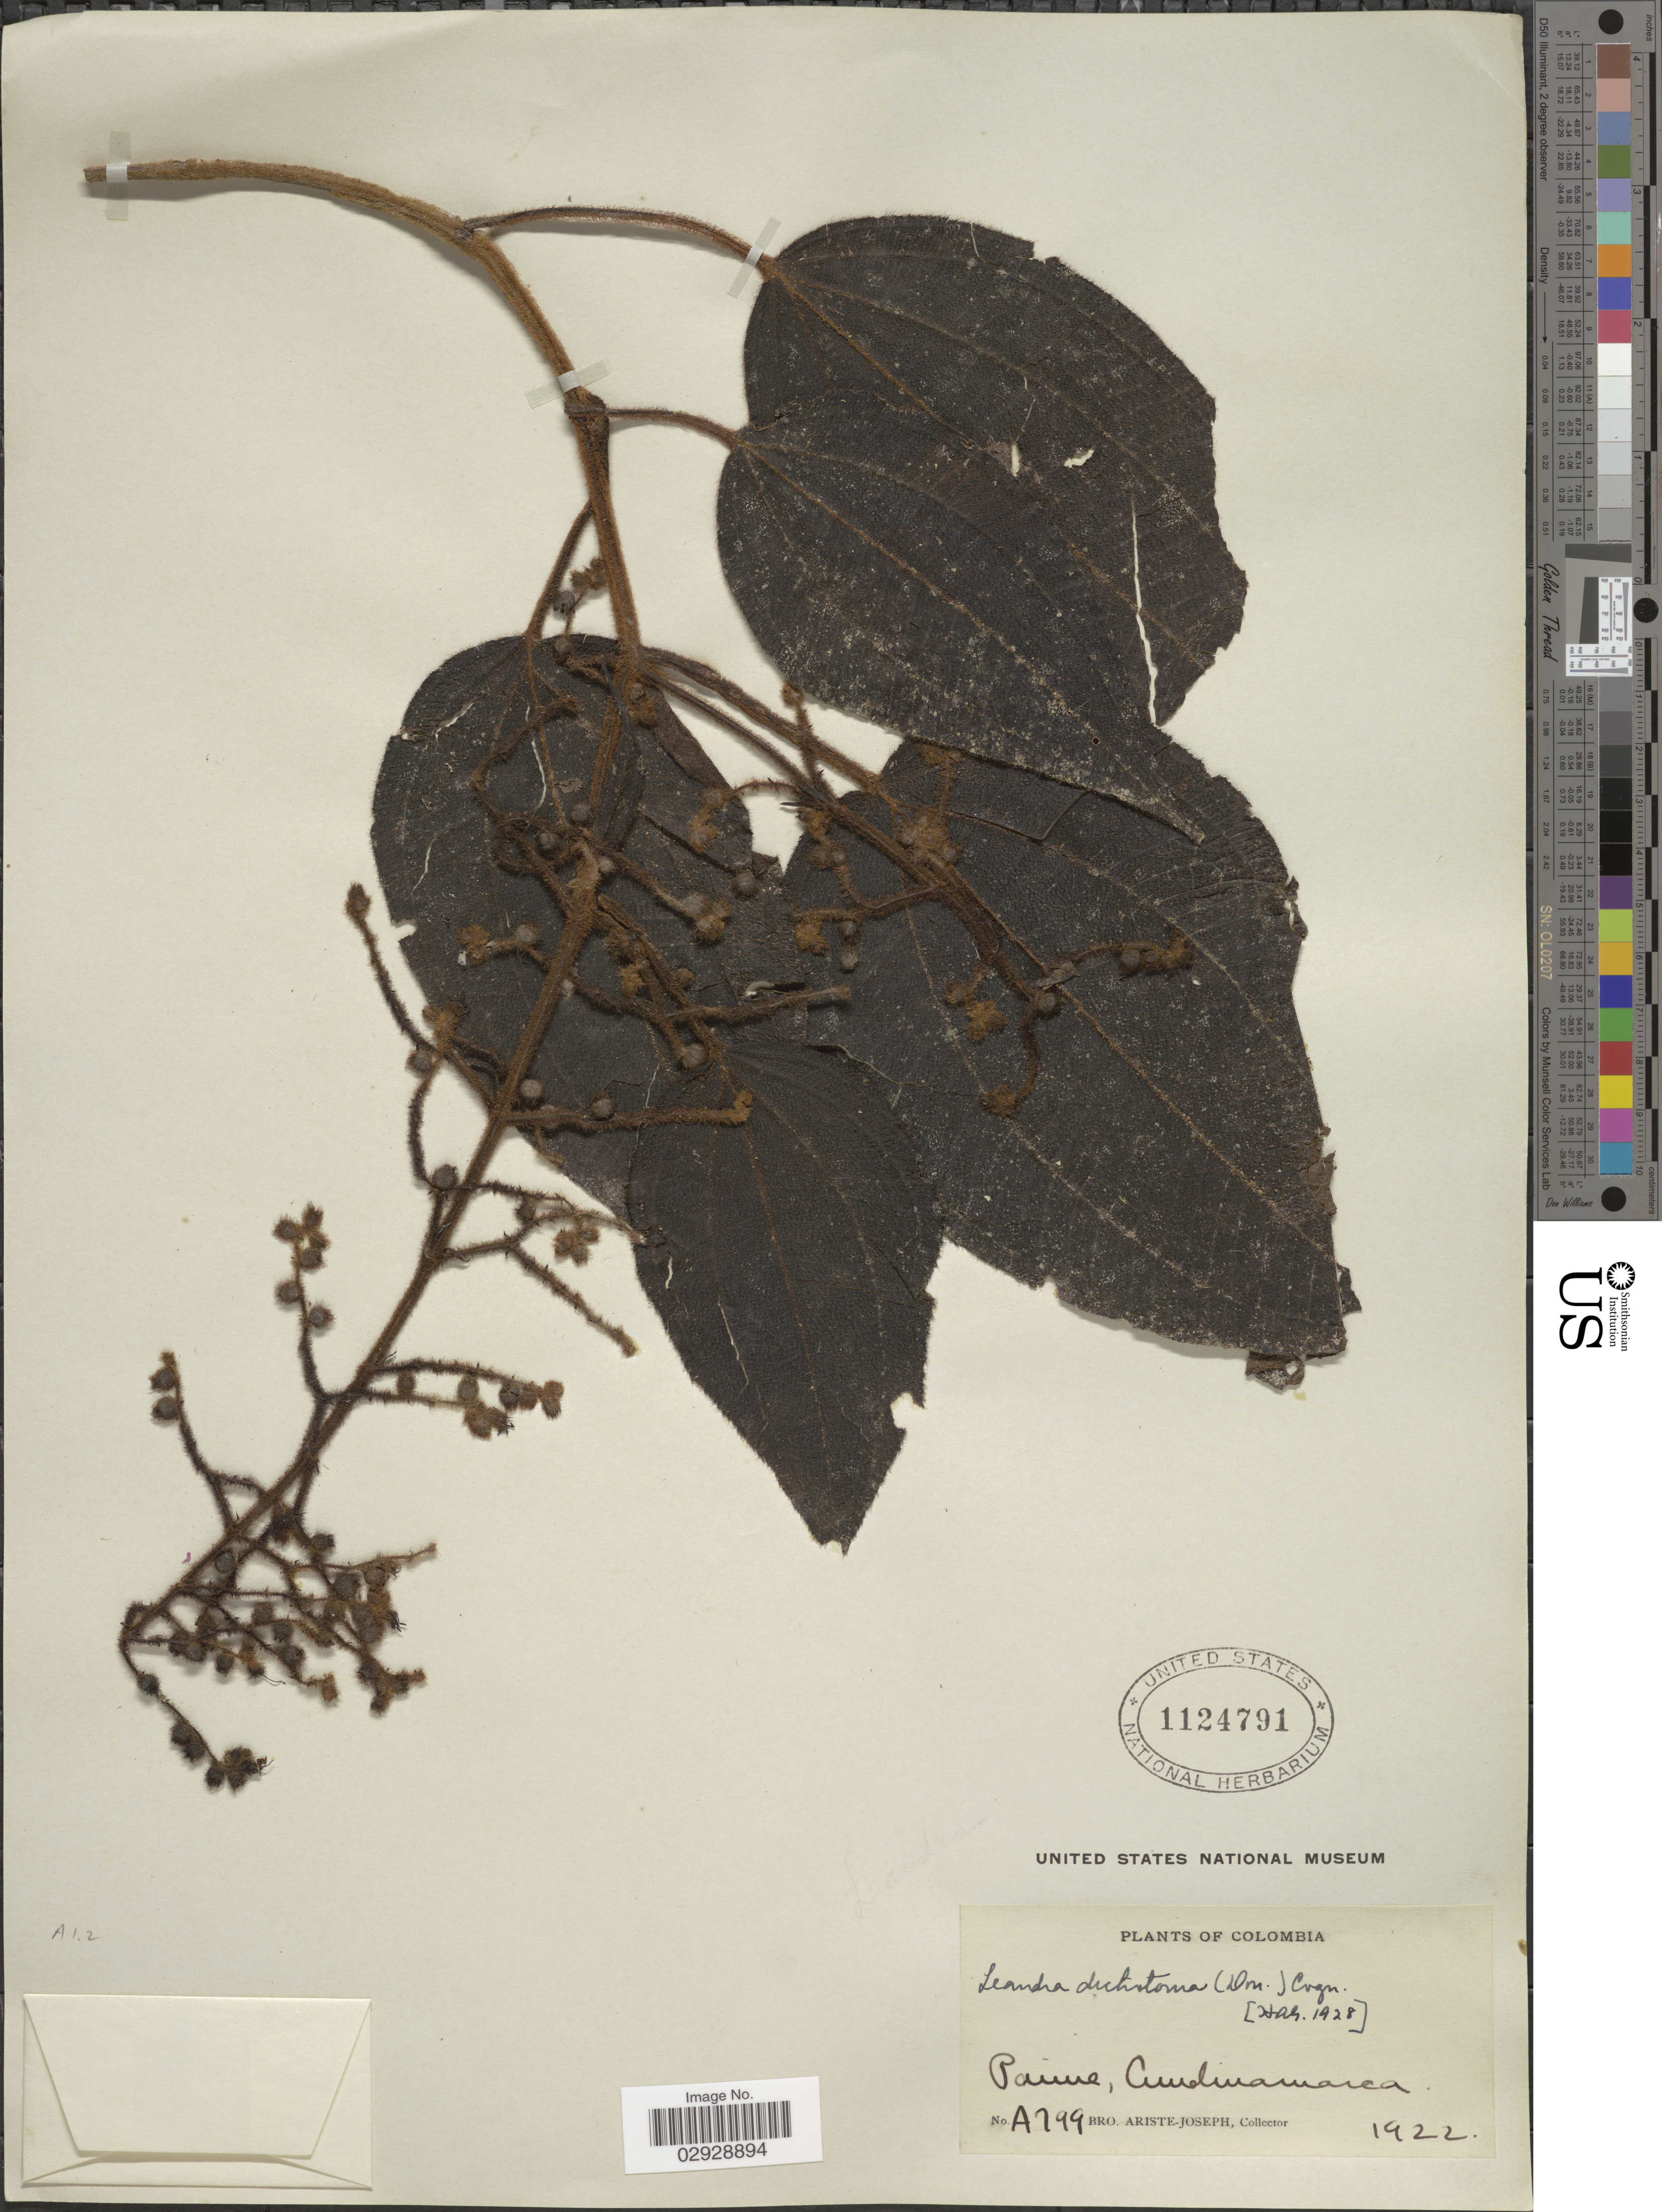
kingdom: Plantae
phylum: Tracheophyta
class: Magnoliopsida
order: Myrtales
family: Melastomataceae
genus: Leandra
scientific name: Leandra dichotoma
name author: (D. Don) Cogn.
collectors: Bro. Ariste-Joseph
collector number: A799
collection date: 1922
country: Colombia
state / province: Cundinamarca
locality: Paime.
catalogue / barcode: US 1124791